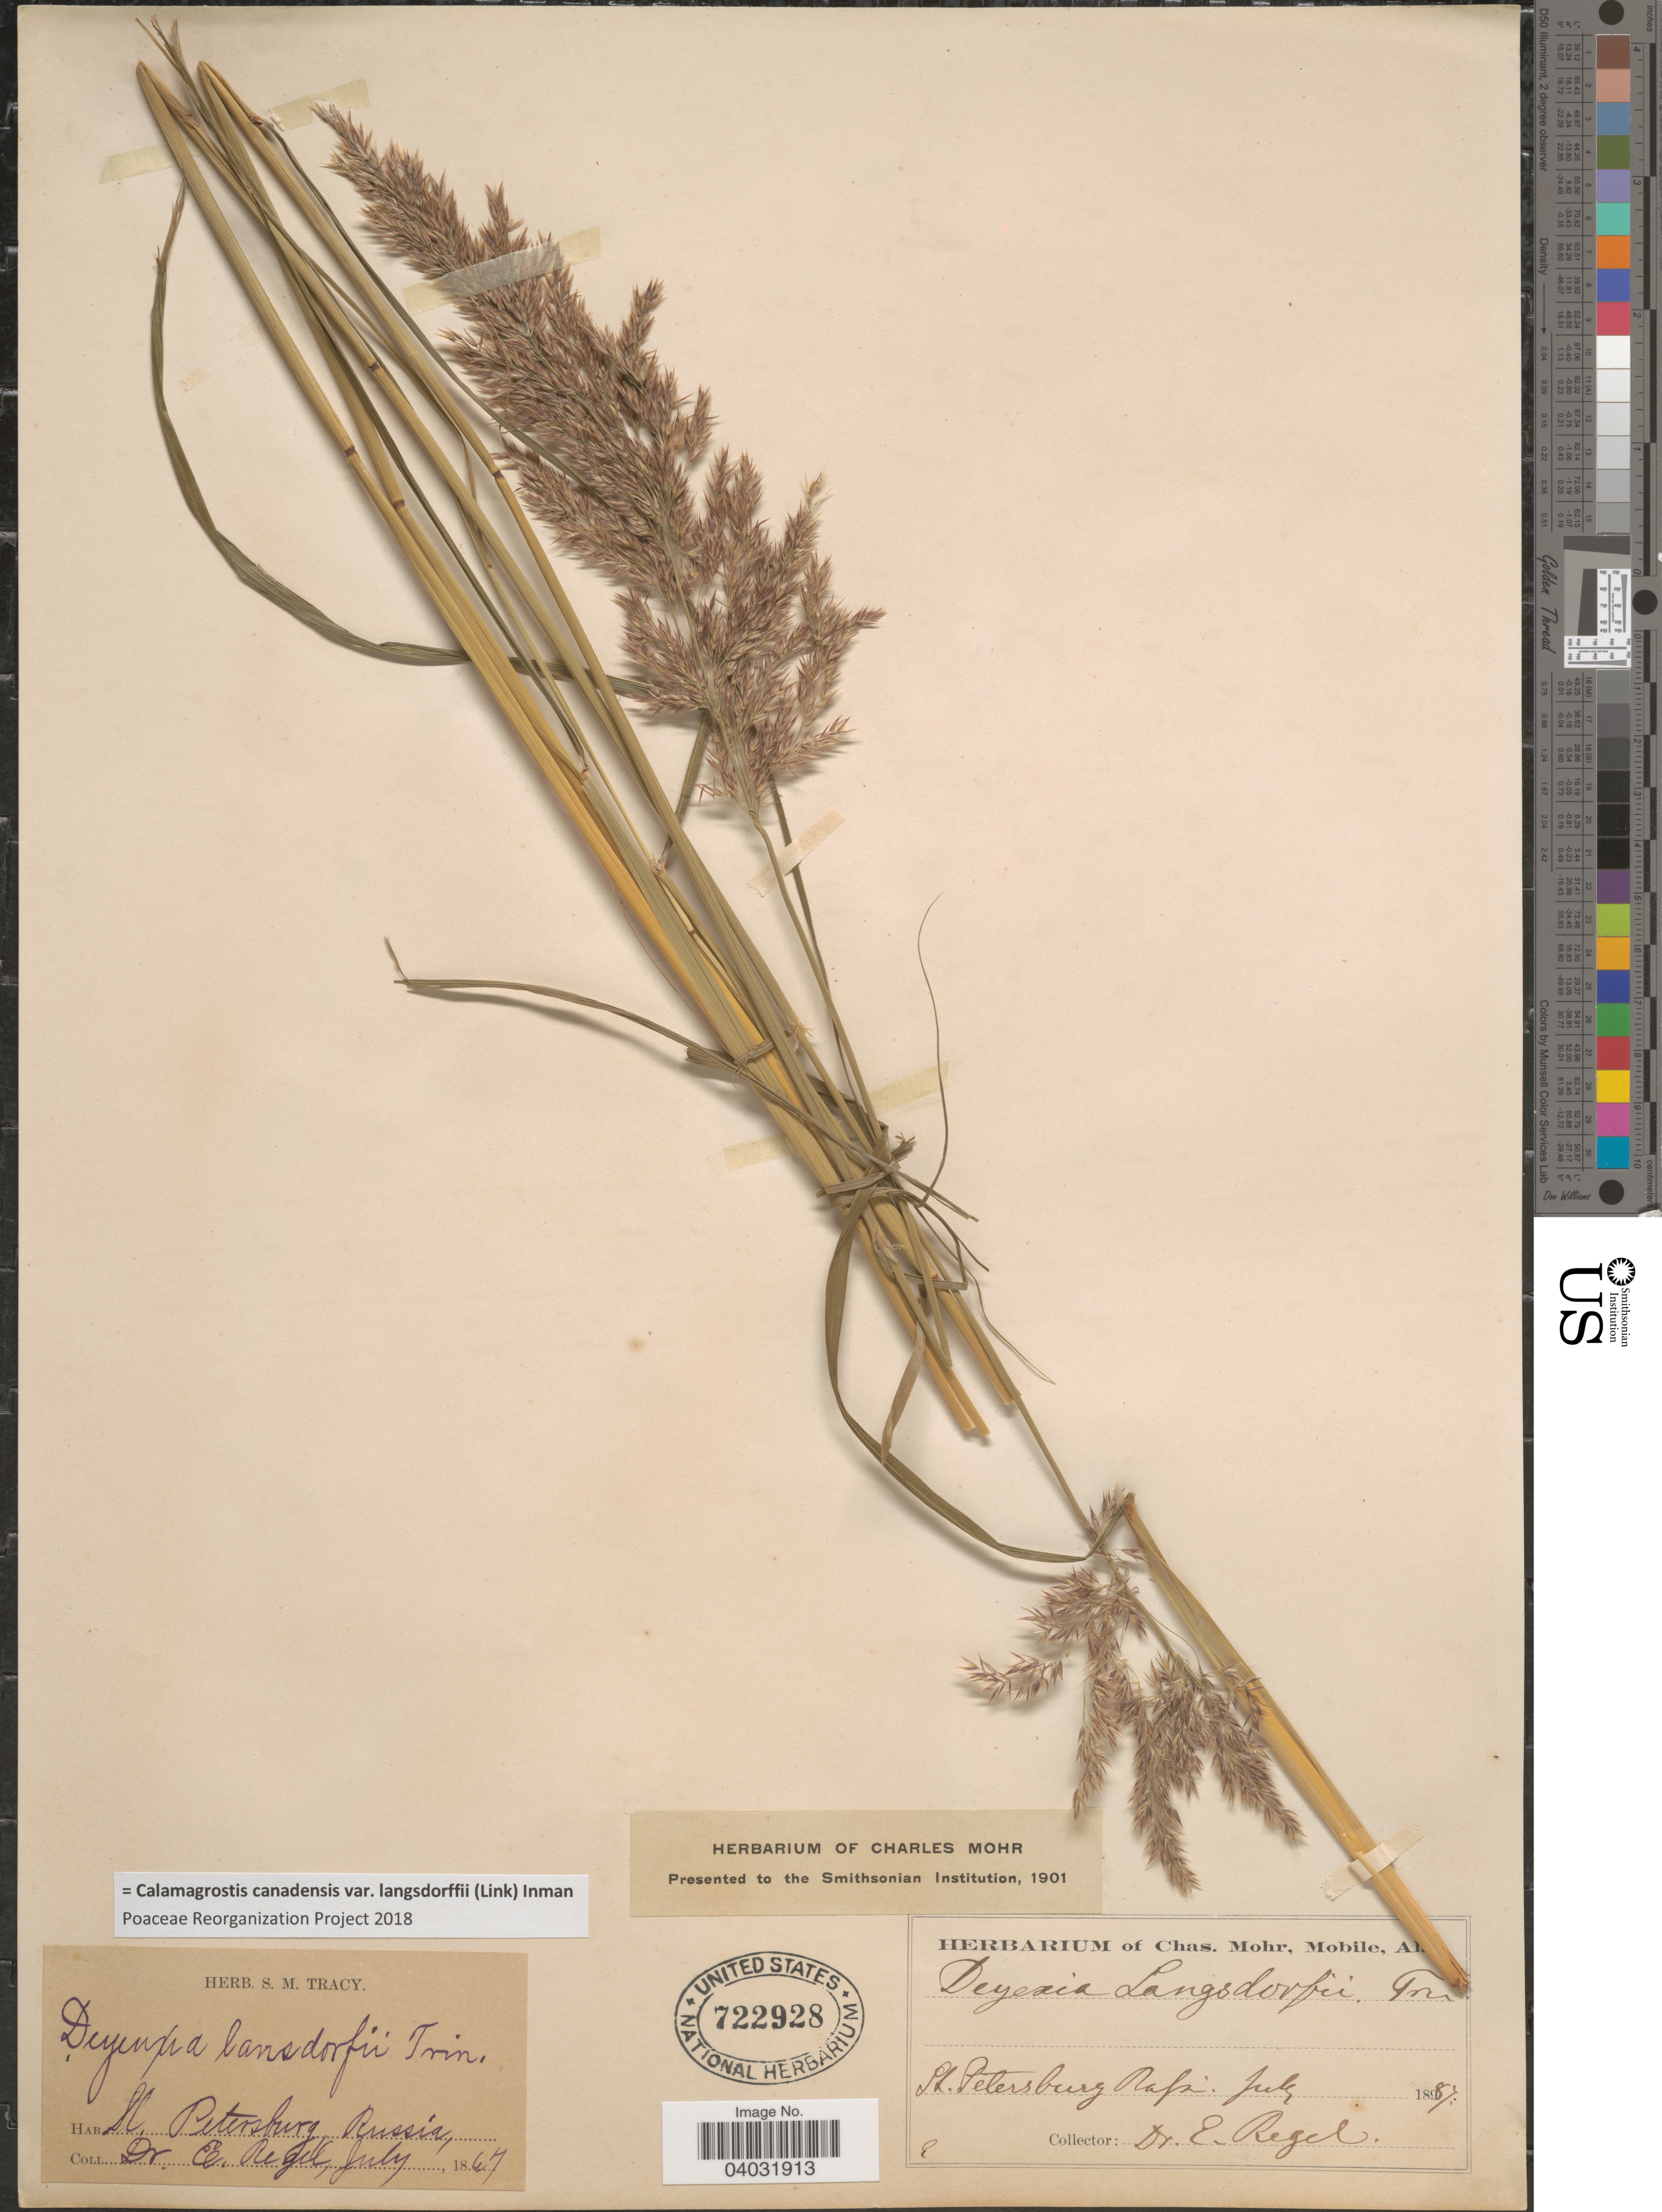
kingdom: Plantae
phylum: Tracheophyta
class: Liliopsida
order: Poales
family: Poaceae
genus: Calamagrostis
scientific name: Calamagrostis canadensis var. langsdorffii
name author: (Link) Inman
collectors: E. A. von Regel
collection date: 1867-07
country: Russian Federation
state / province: St. Petersburg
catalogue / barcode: US 722928